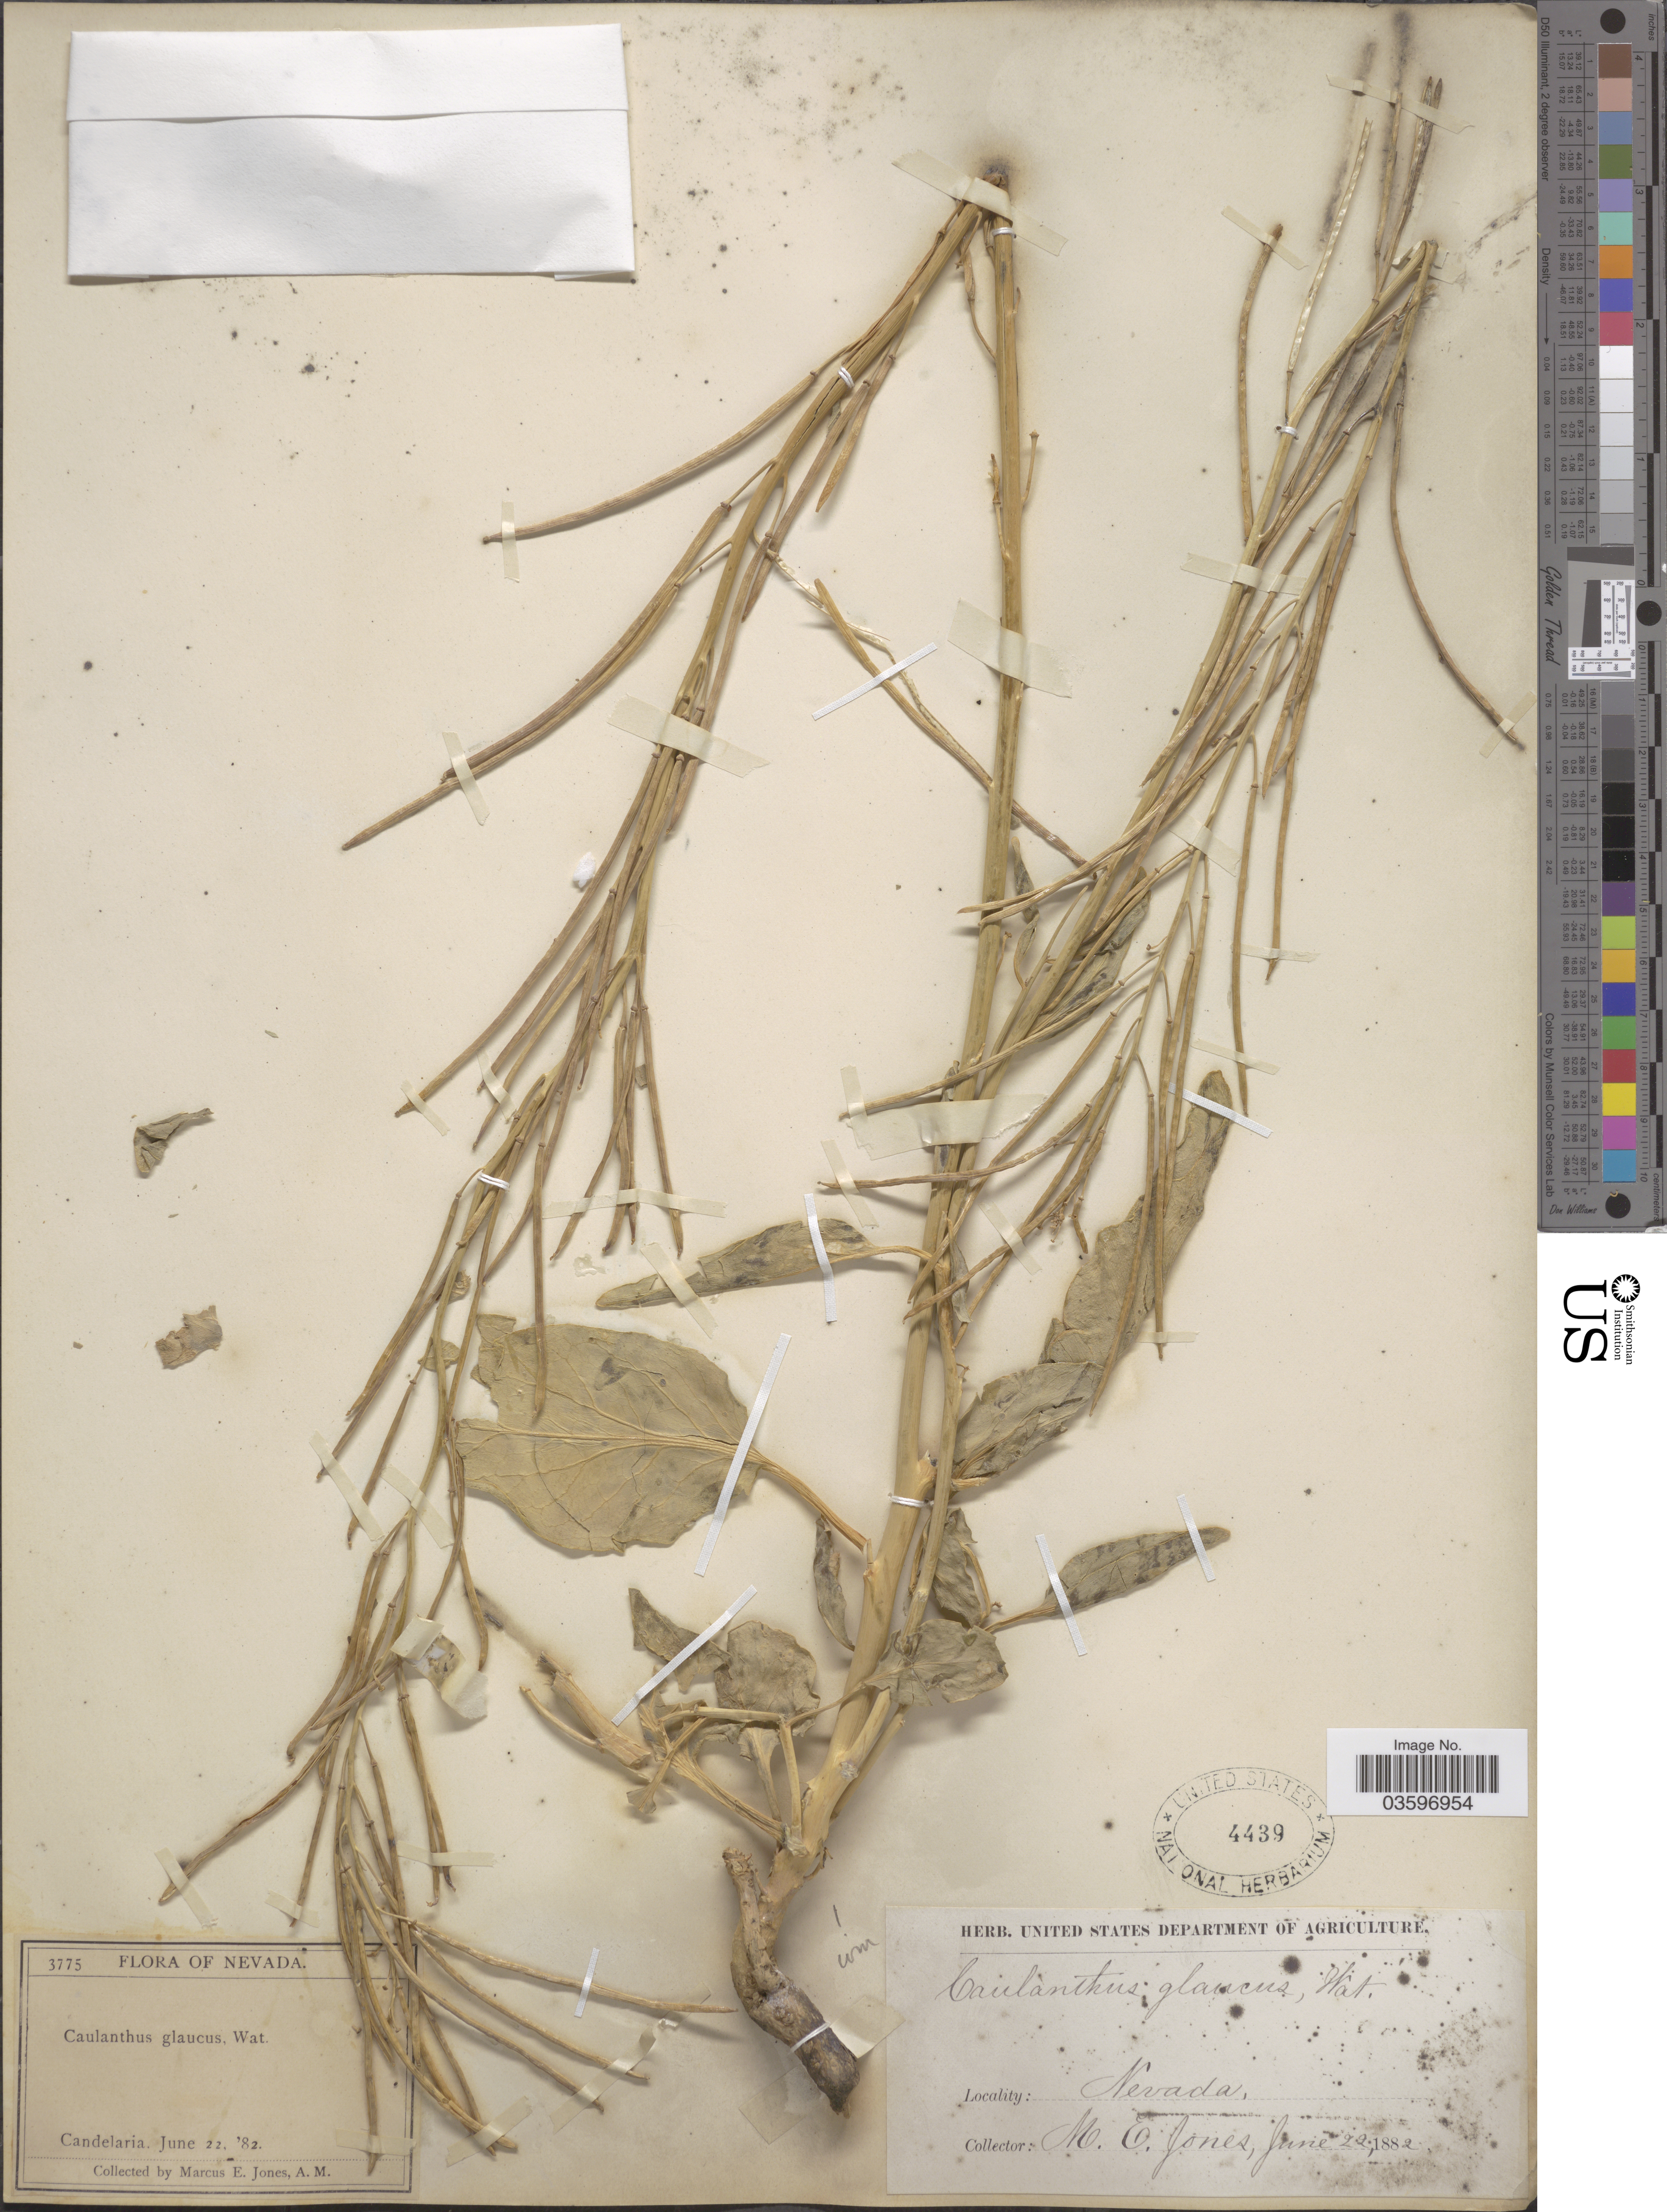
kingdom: Plantae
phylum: Tracheophyta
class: Magnoliopsida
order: Brassicales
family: Brassicaceae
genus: Caulanthus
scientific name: Caulanthus glaucus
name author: S. Watson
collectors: M. E. Jones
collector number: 3775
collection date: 1882-06-22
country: United States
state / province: Nevada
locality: Candelaria.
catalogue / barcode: US 4439